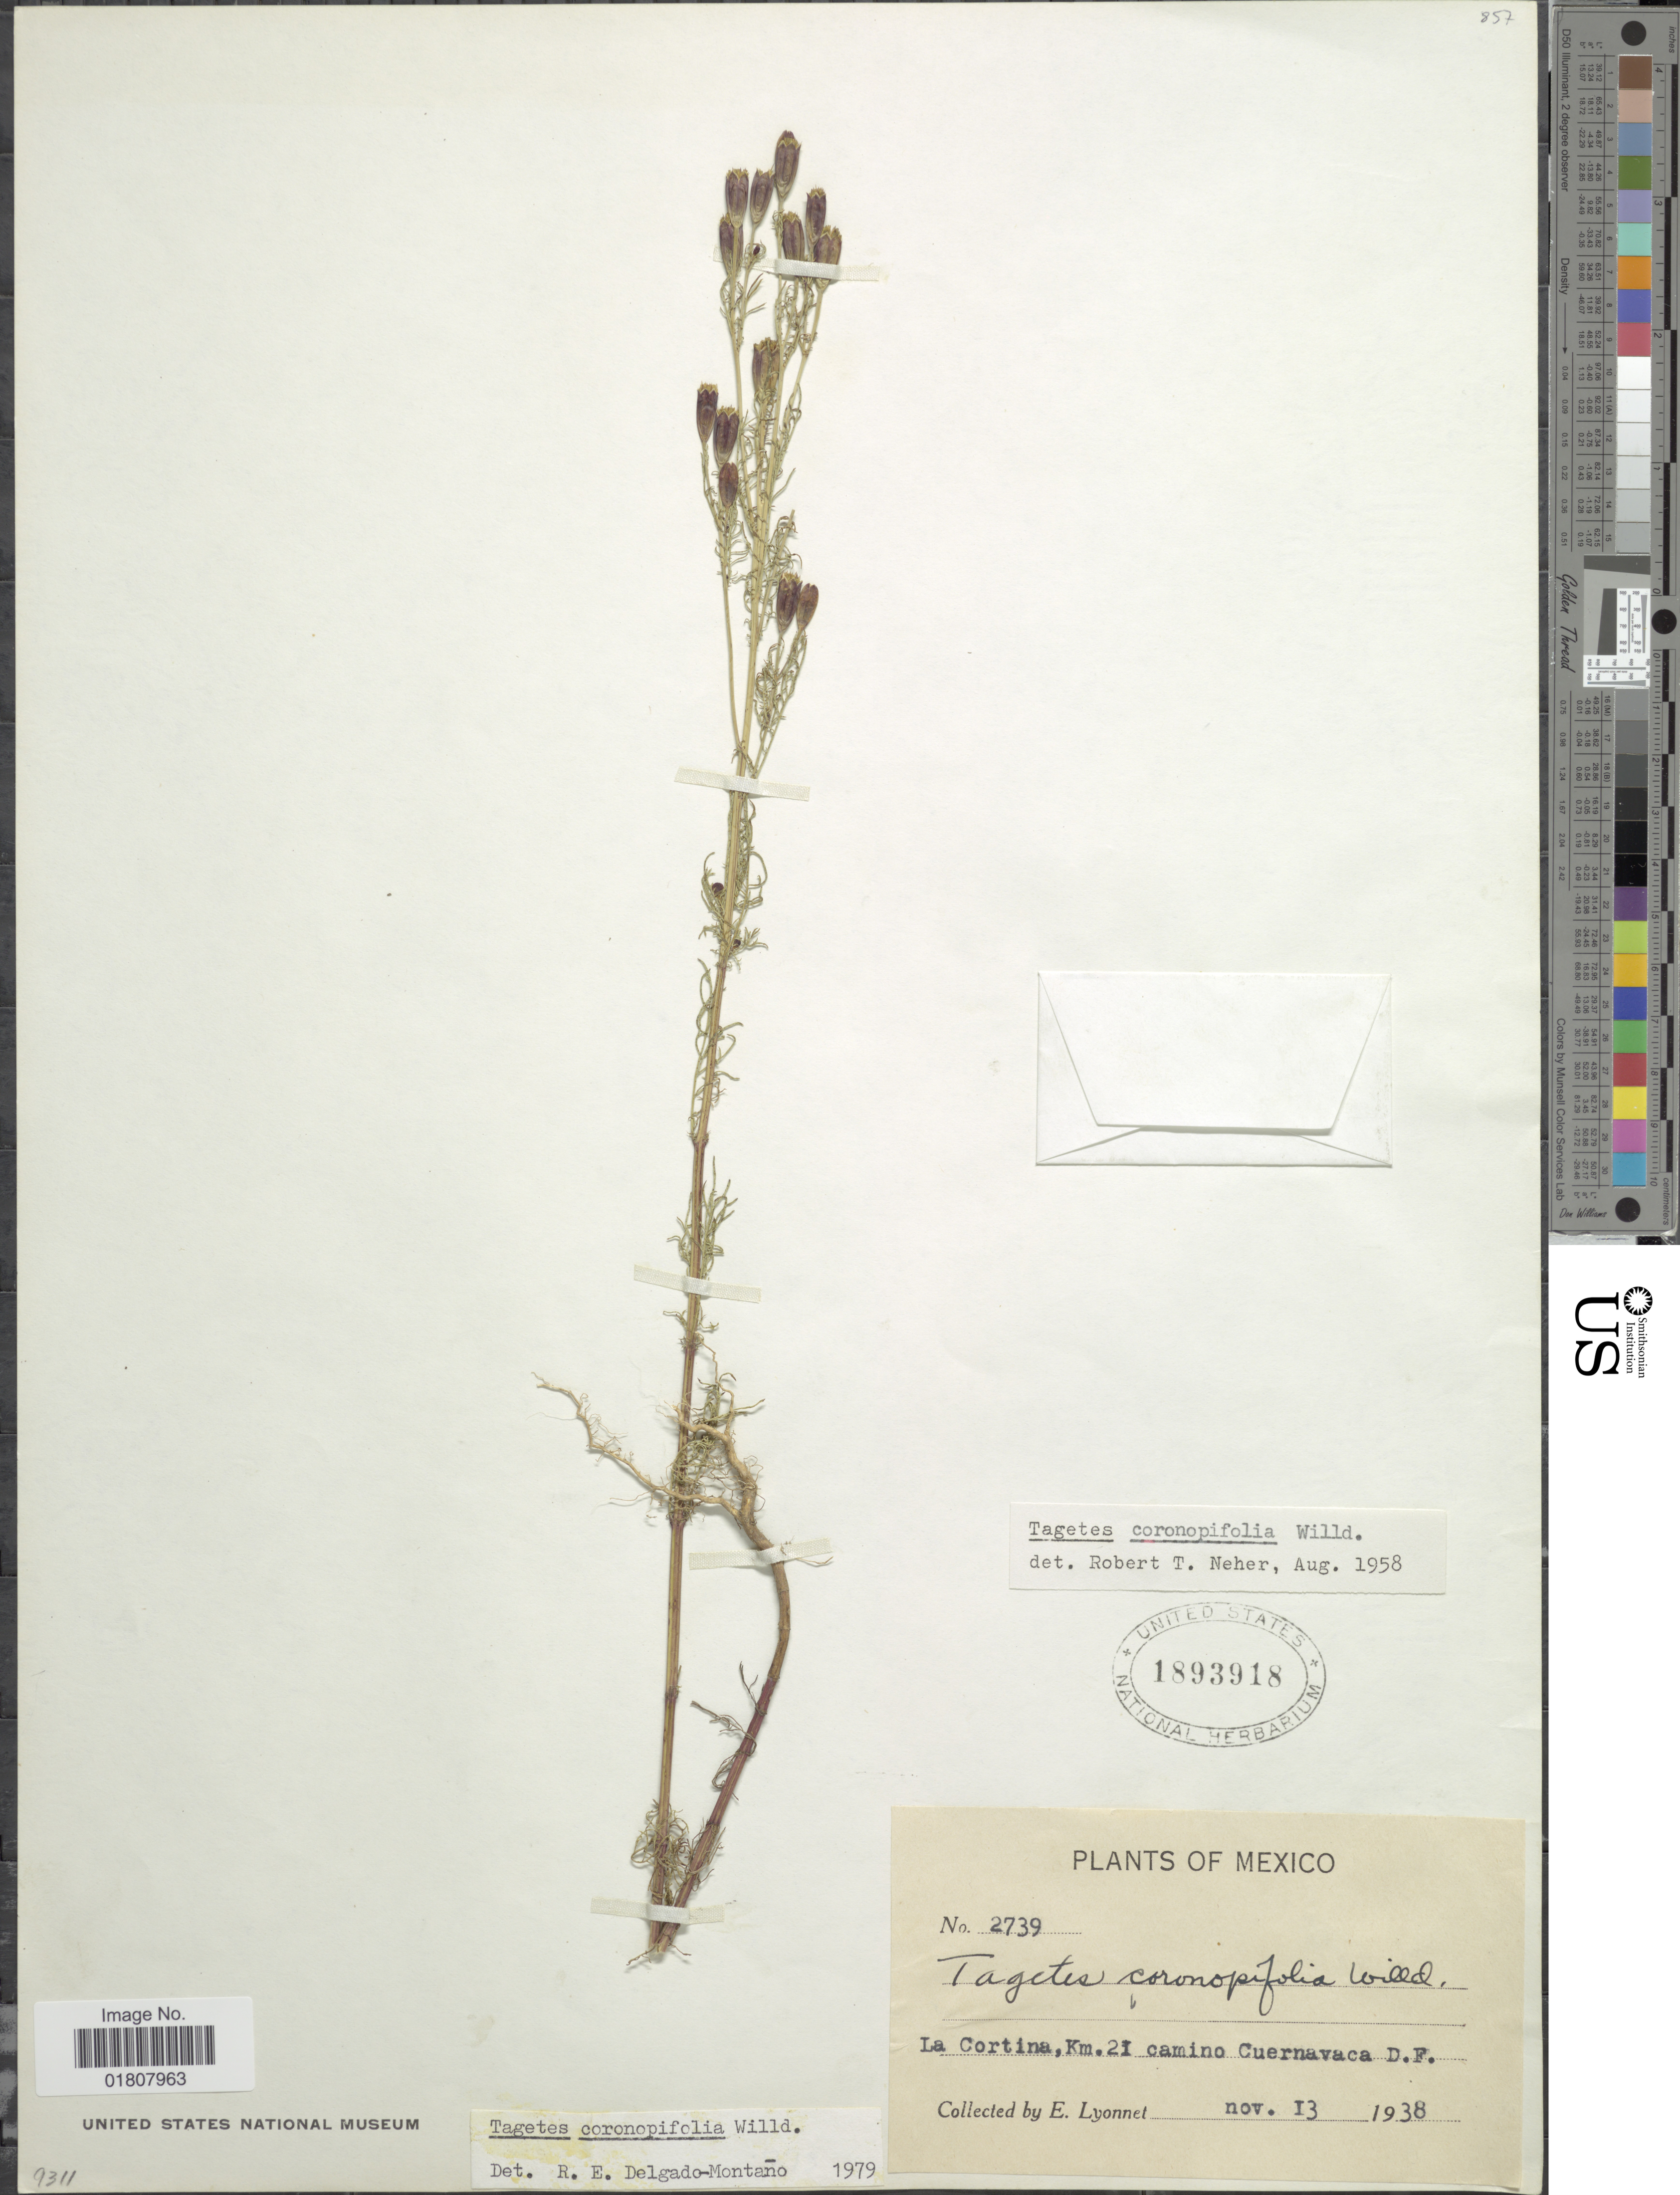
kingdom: Plantae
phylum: Tracheophyta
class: Magnoliopsida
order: Asterales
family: Asteraceae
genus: Tagetes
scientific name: Tagetes coronopifolia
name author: Willd.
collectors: E. Lyonnet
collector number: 2739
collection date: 1938-11-13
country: Mexico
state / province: Distrito Federal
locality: La Cortina, km 21 camino Cuernavaca, D. F.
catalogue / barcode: US 1893918